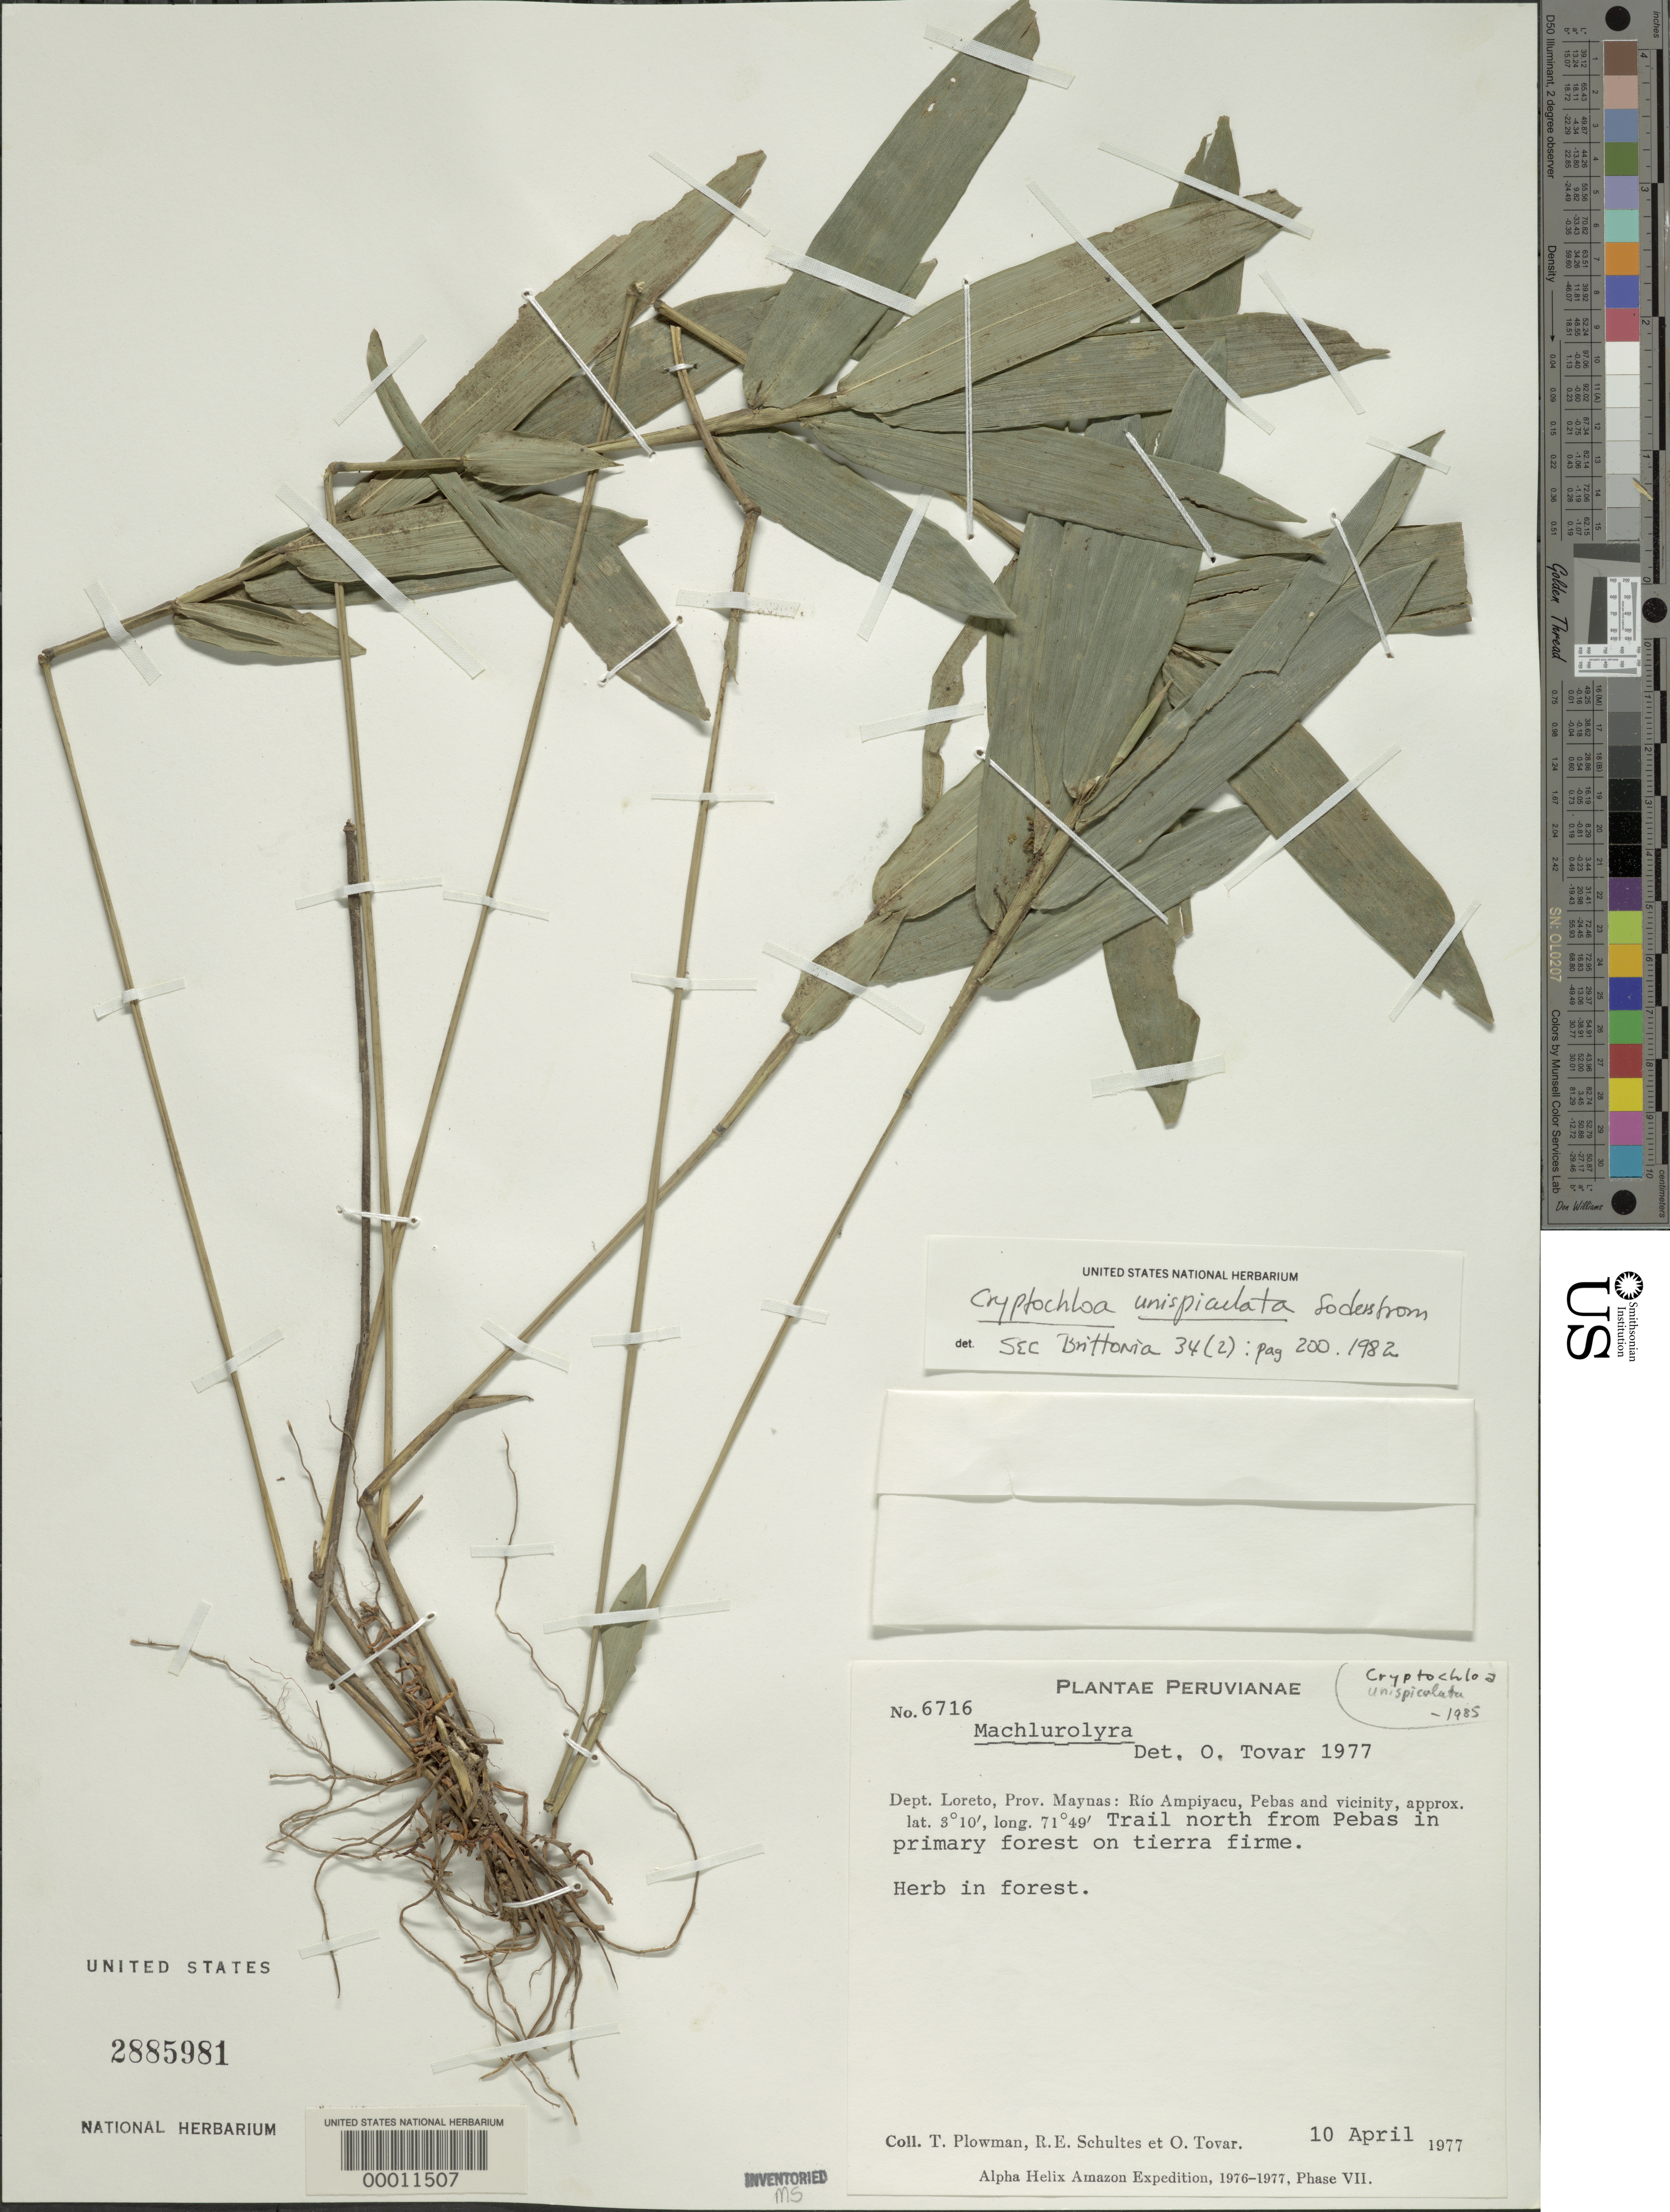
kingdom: Plantae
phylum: Tracheophyta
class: Liliopsida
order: Poales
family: Poaceae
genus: Cryptochloa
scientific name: Cryptochloa unispiculata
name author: Soderstr.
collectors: T. Plowman, R. E. Schultes & Ó. Tovar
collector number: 6716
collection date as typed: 10 Apr 1977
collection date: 1977-04-10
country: Peru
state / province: Loreto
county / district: Maynas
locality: Rio ampiyacu, pebas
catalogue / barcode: US 2885981